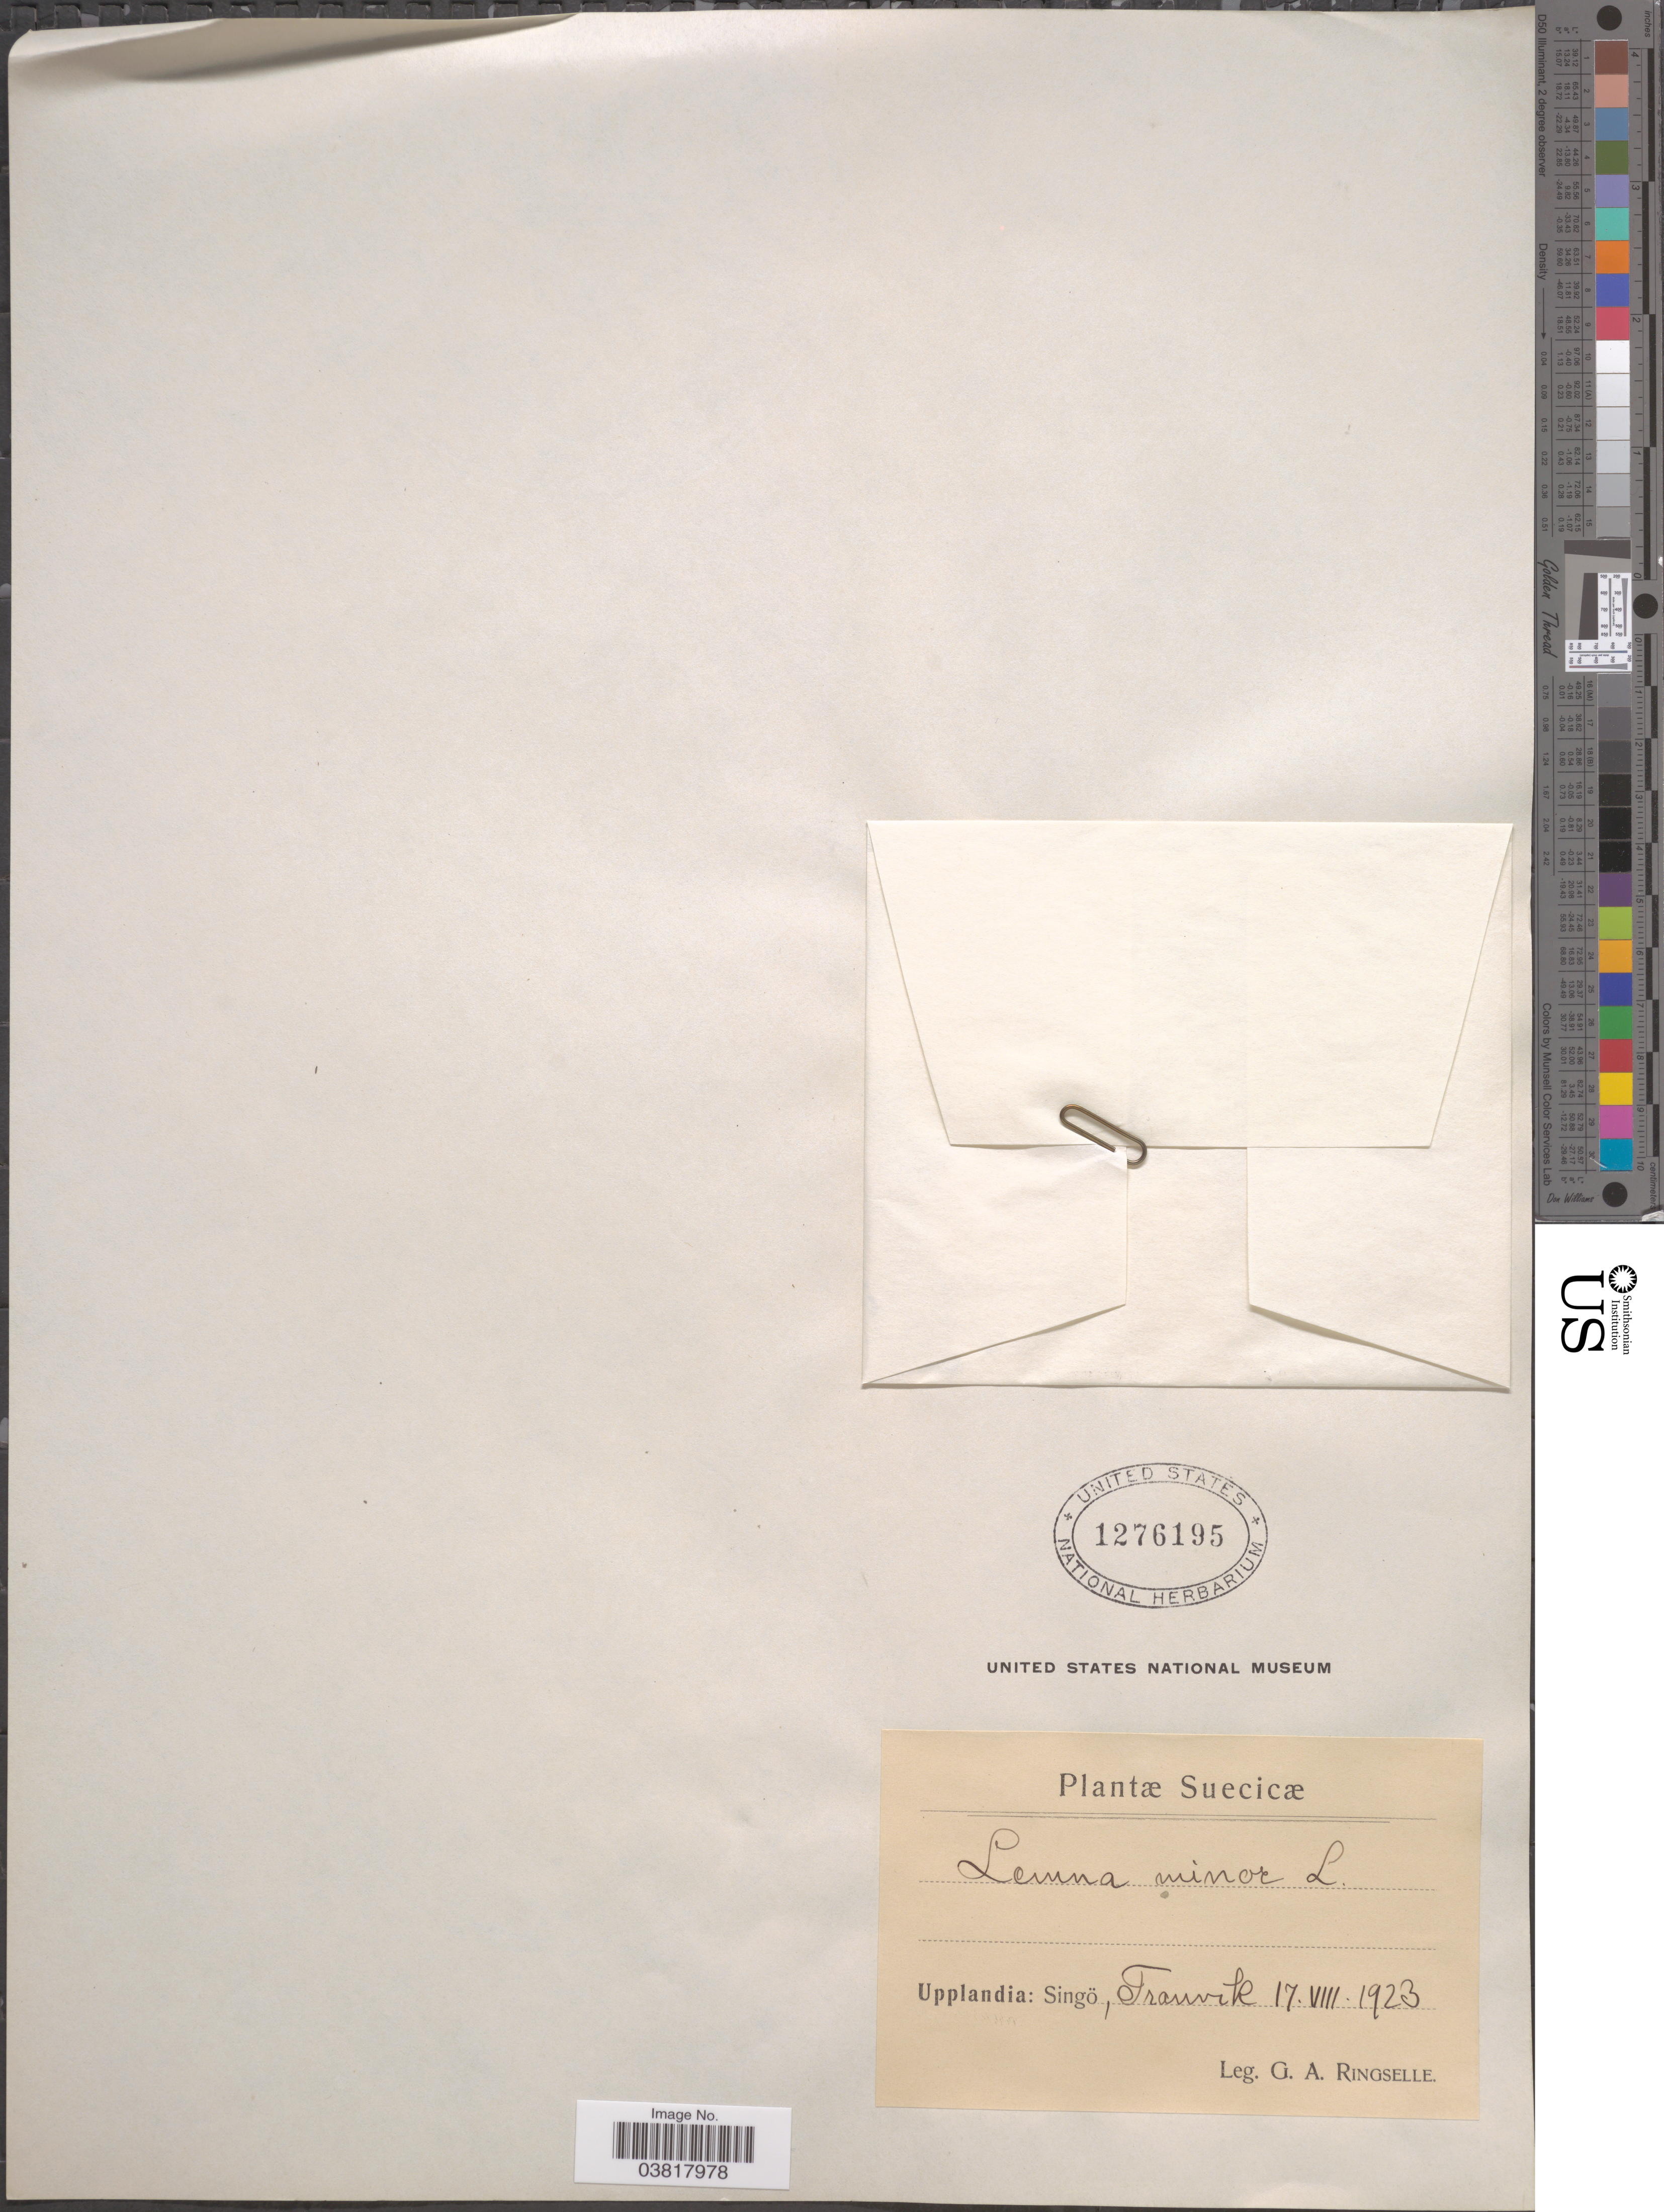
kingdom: Plantae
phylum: Tracheophyta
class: Liliopsida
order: Alismatales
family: Araceae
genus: Lemna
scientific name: Lemna minor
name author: L.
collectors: G. Ringselle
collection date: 1923-08-17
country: Sweden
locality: Upplandia: Singö, Franvik.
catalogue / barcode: US 1276195